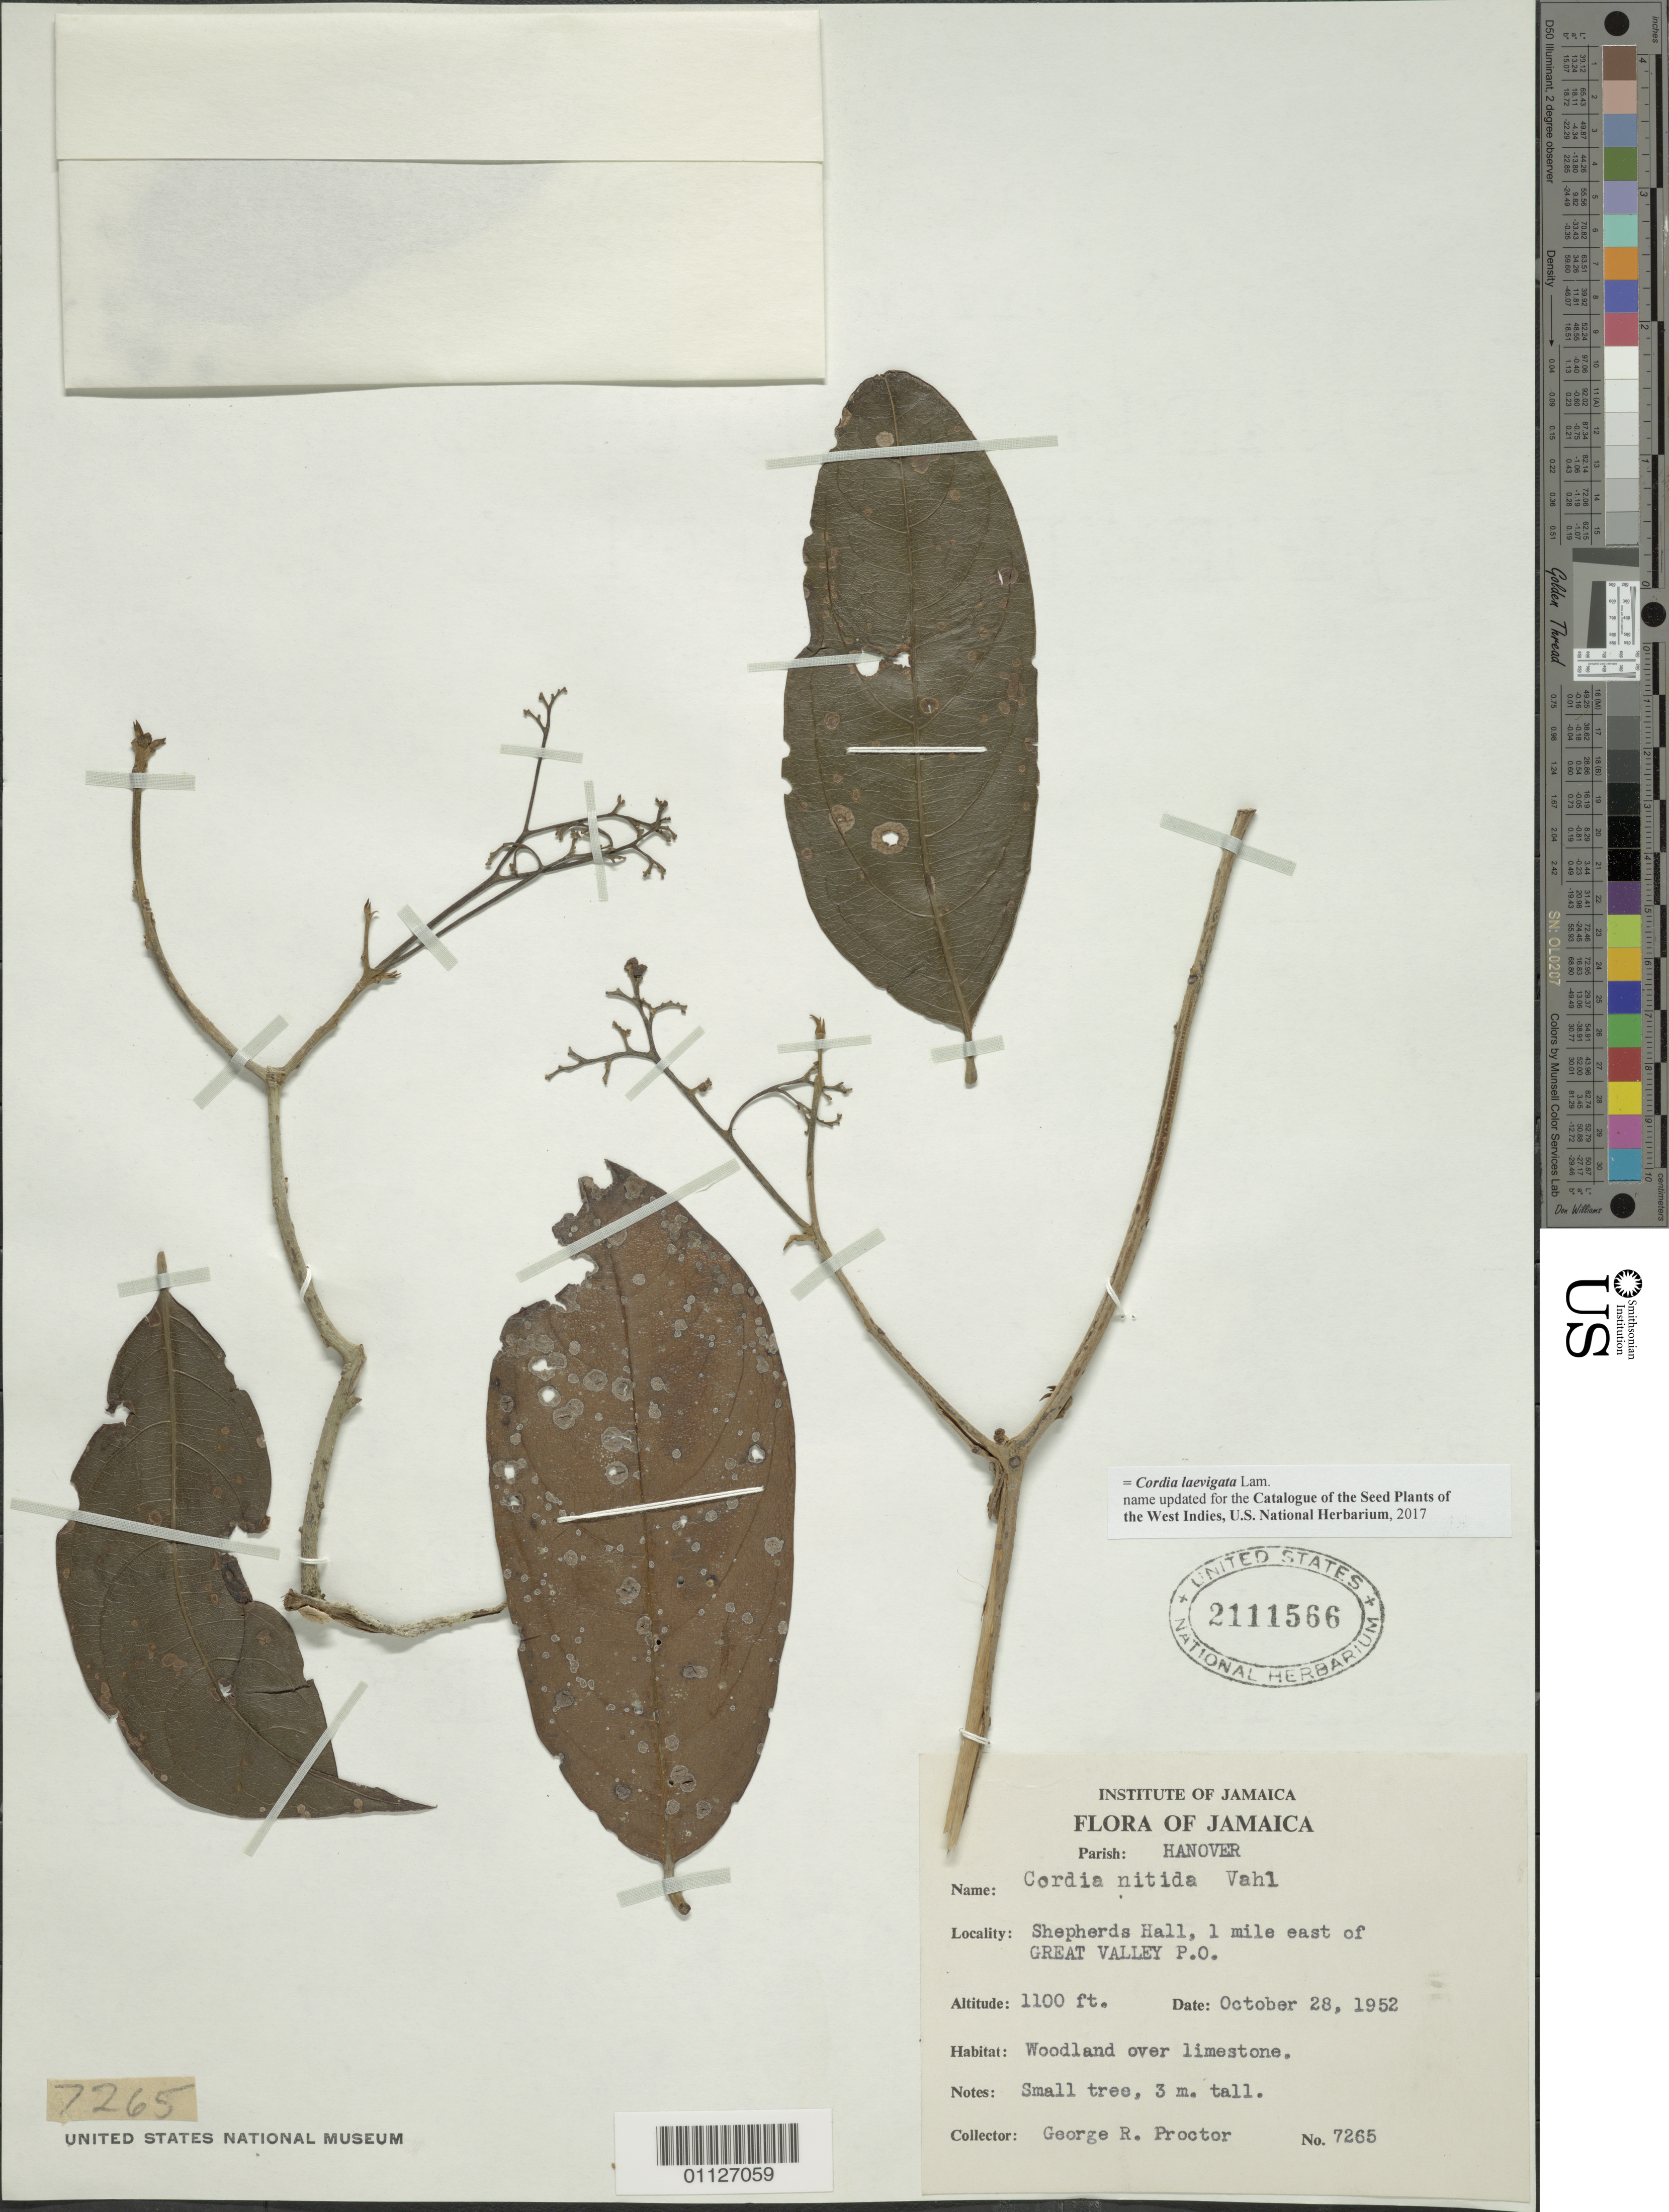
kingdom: Plantae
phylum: Tracheophyta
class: Magnoliopsida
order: Boraginales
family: Cordiaceae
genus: Cordia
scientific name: Cordia laevigata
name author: Lam.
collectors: G. R. Proctor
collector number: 7265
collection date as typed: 28 Oct 1952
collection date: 1952-10-28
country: Jamaica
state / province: Hanover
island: Jamaica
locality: Shepherds Hall, 1 mi E of Great Valley P.O.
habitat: woodland over limestone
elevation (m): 335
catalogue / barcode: US 2111566